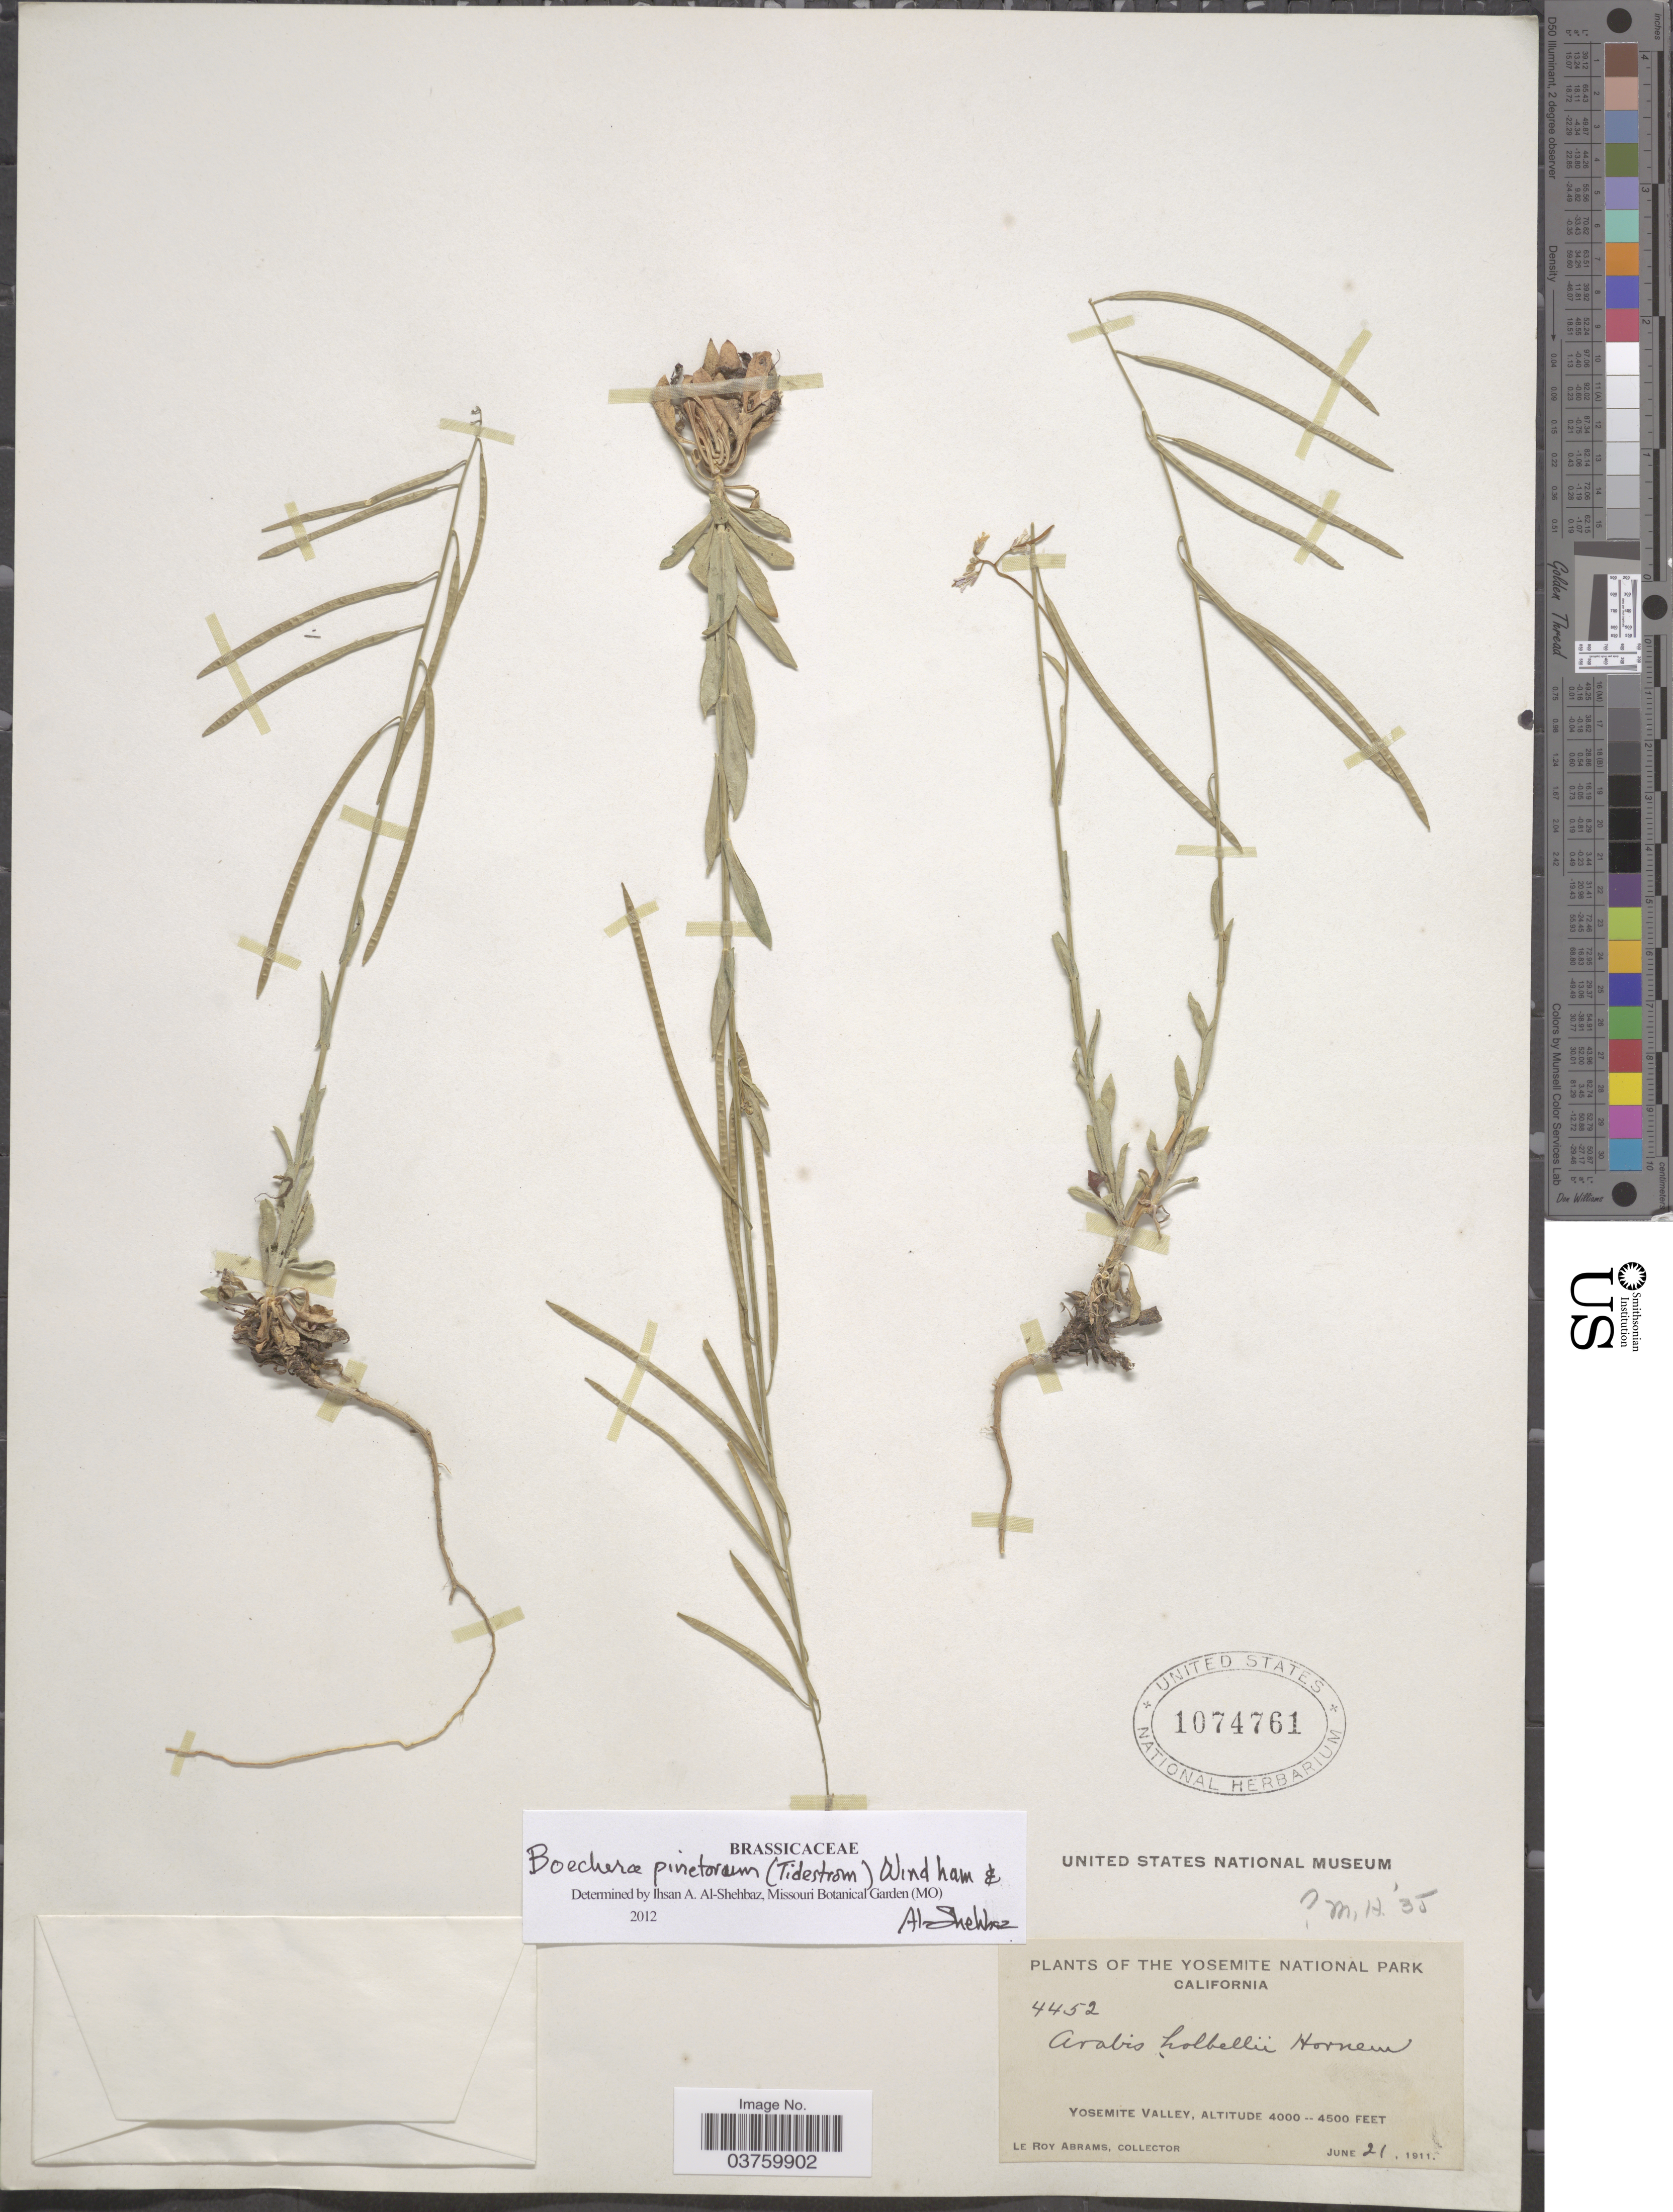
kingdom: Plantae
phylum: Tracheophyta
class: Magnoliopsida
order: Brassicales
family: Brassicaceae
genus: Boechera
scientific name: Boechera pinetorum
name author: (Tidestr.) Windham & Al-Shehbaz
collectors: L. Abrams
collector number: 4452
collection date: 1911-06-21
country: United States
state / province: California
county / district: Mariposa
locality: The Yosemite National Park. Yosemite Valley.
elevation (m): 1219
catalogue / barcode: US 1074761